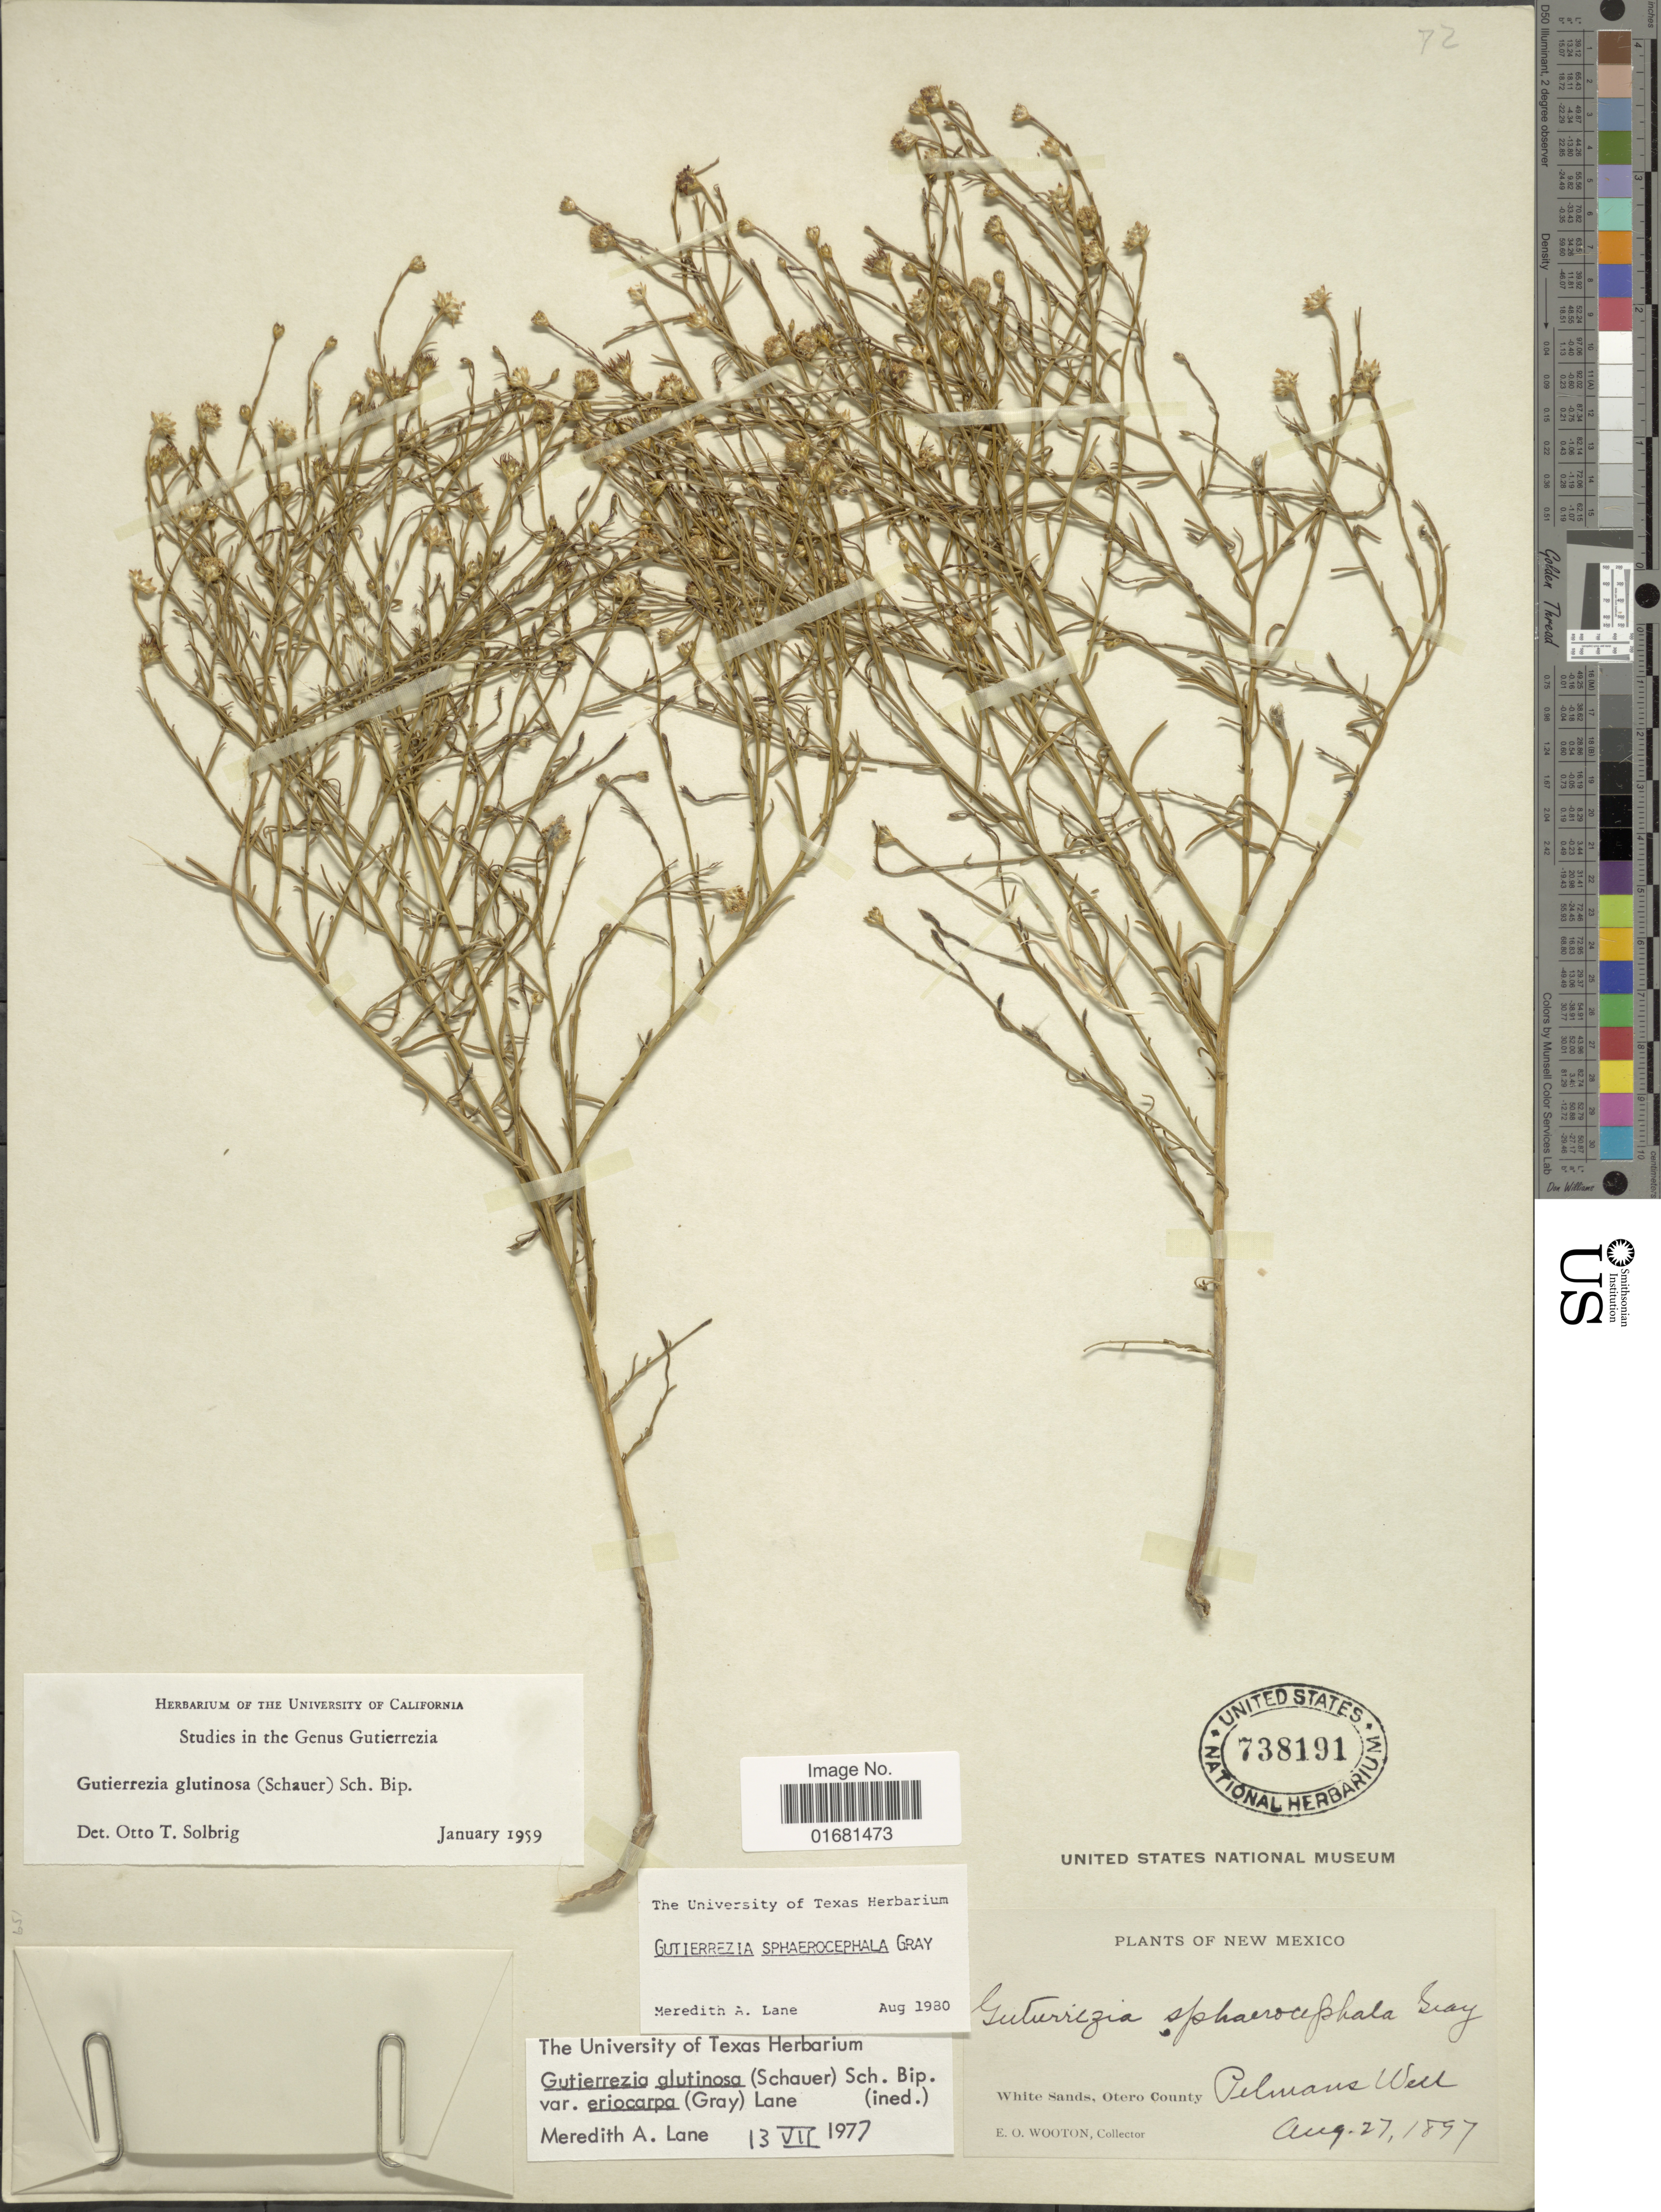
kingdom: Plantae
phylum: Tracheophyta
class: Magnoliopsida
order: Asterales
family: Asteraceae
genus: Gutierrezia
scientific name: Gutierrezia sphaerocephala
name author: A. Gray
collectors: E. O. Wooton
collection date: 1897-08-27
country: United States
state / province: New Mexico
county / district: Otero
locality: New Mexico. White Sands, Pelman's Well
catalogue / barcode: US 738191